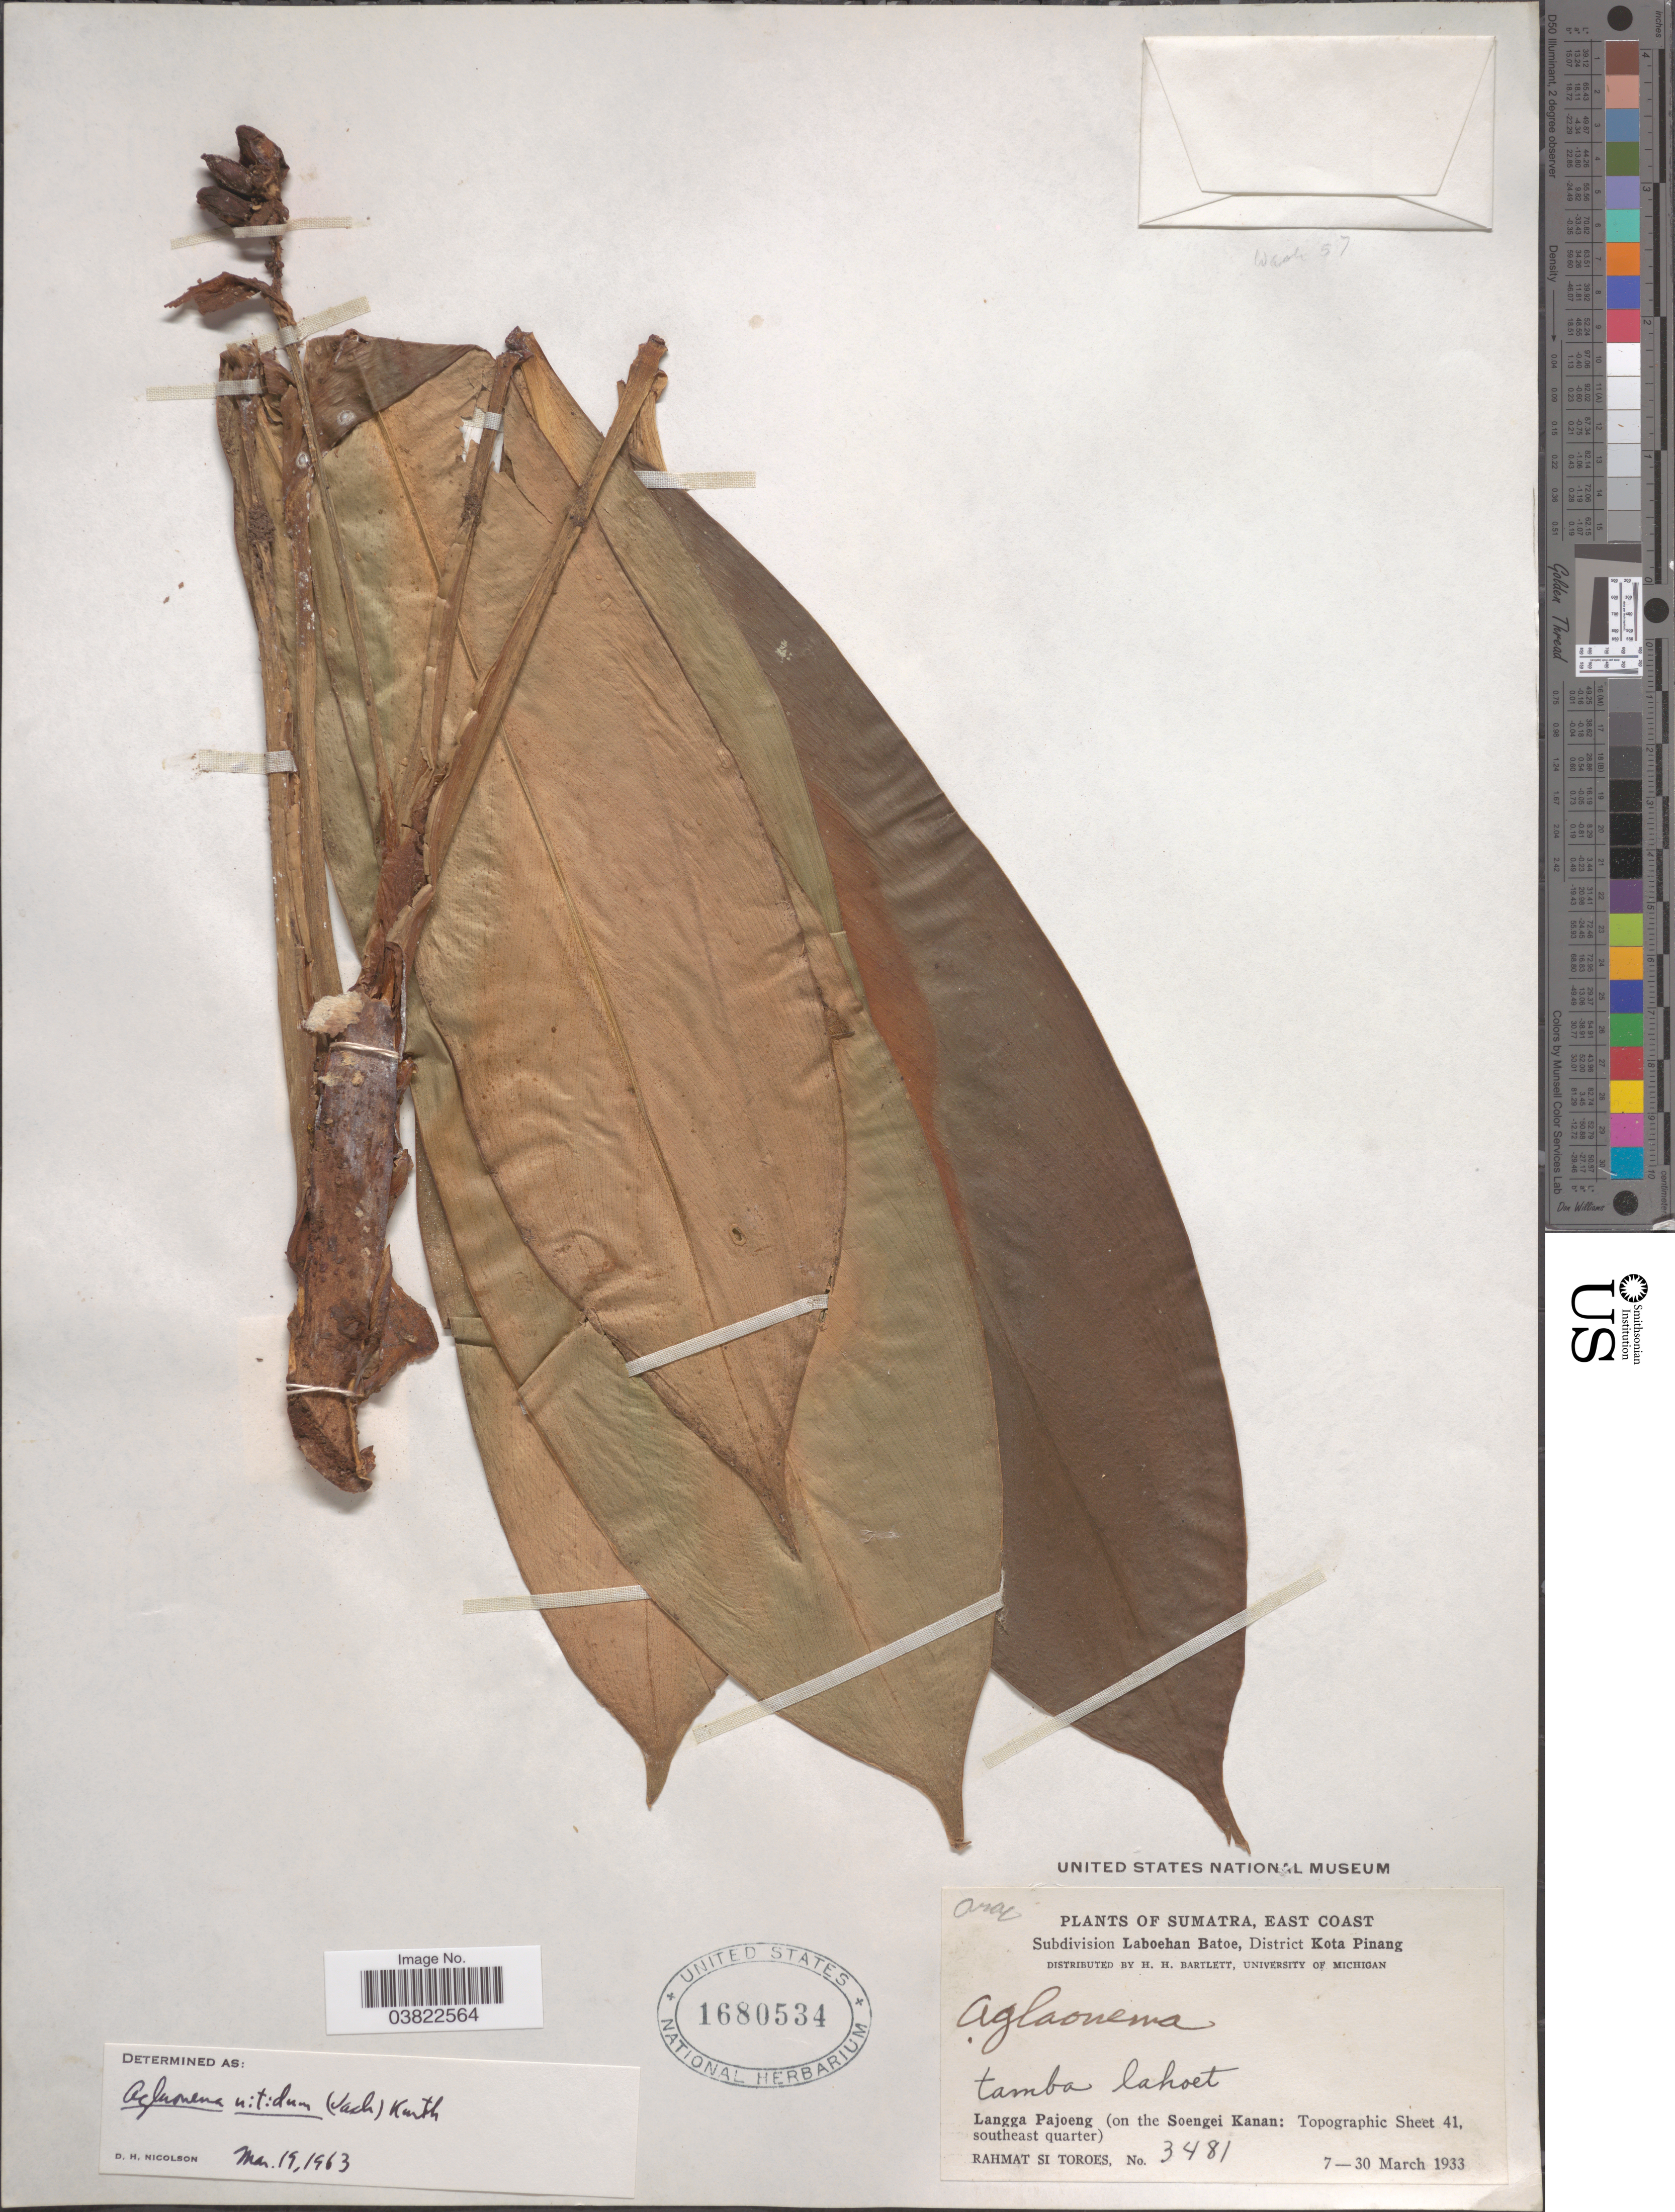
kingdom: Plantae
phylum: Tracheophyta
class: Liliopsida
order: Alismatales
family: Araceae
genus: Aglaonema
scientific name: Aglaonema nitidum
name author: (Jack) Kunth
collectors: Rahmat Si Boeea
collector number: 3481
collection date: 1933-03-07/1933-03-30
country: Indonesia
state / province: Sumatra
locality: East Coast. Subdivision Laboehan Batoe, District Kota Pinang. Langga Pajoeng (on the Soengei Kanan: Topographic Sheet 41, southeast quarter).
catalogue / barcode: US 1680534